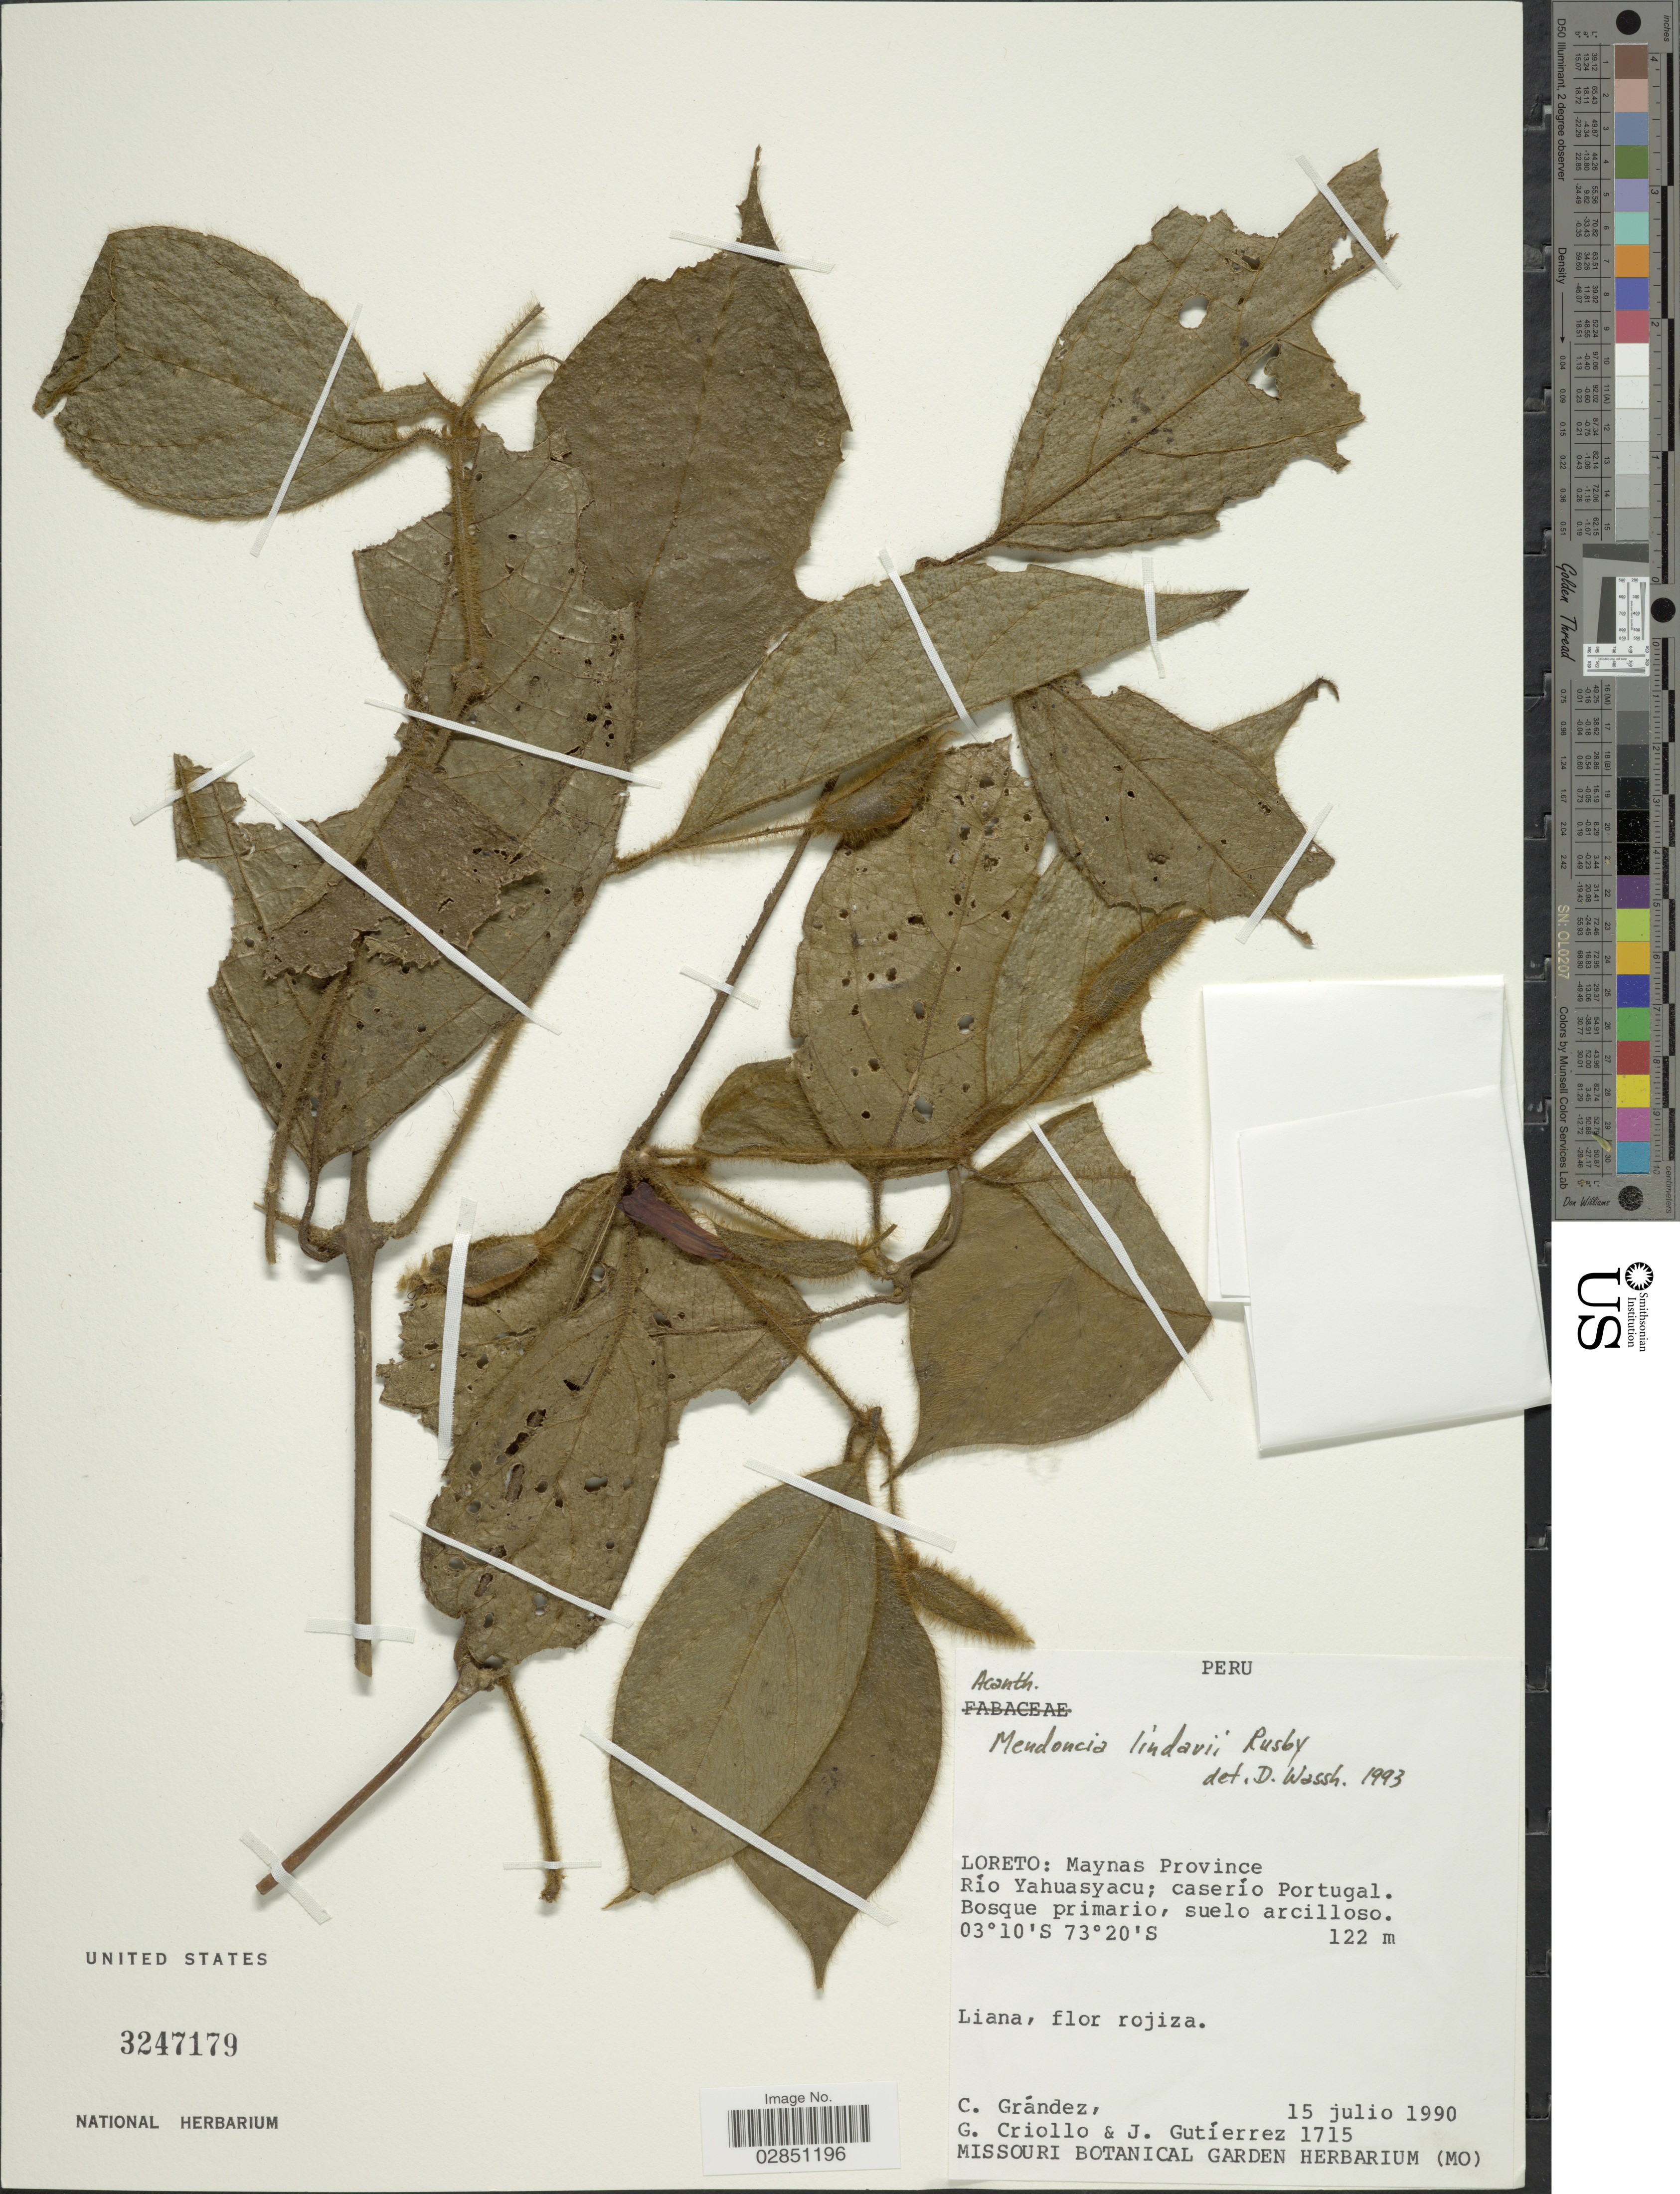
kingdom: Plantae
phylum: Tracheophyta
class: Magnoliopsida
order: Lamiales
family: Acanthaceae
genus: Mendoncia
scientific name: Mendoncia lindavii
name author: Rusby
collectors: C. Grández, G. Criollo & J. Gutierrez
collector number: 1715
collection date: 1990-07-15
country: Peru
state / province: Loreto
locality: Maynas Province. Río Yahuasyacu; caserío Portugal.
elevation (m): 122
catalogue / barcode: US 3247179